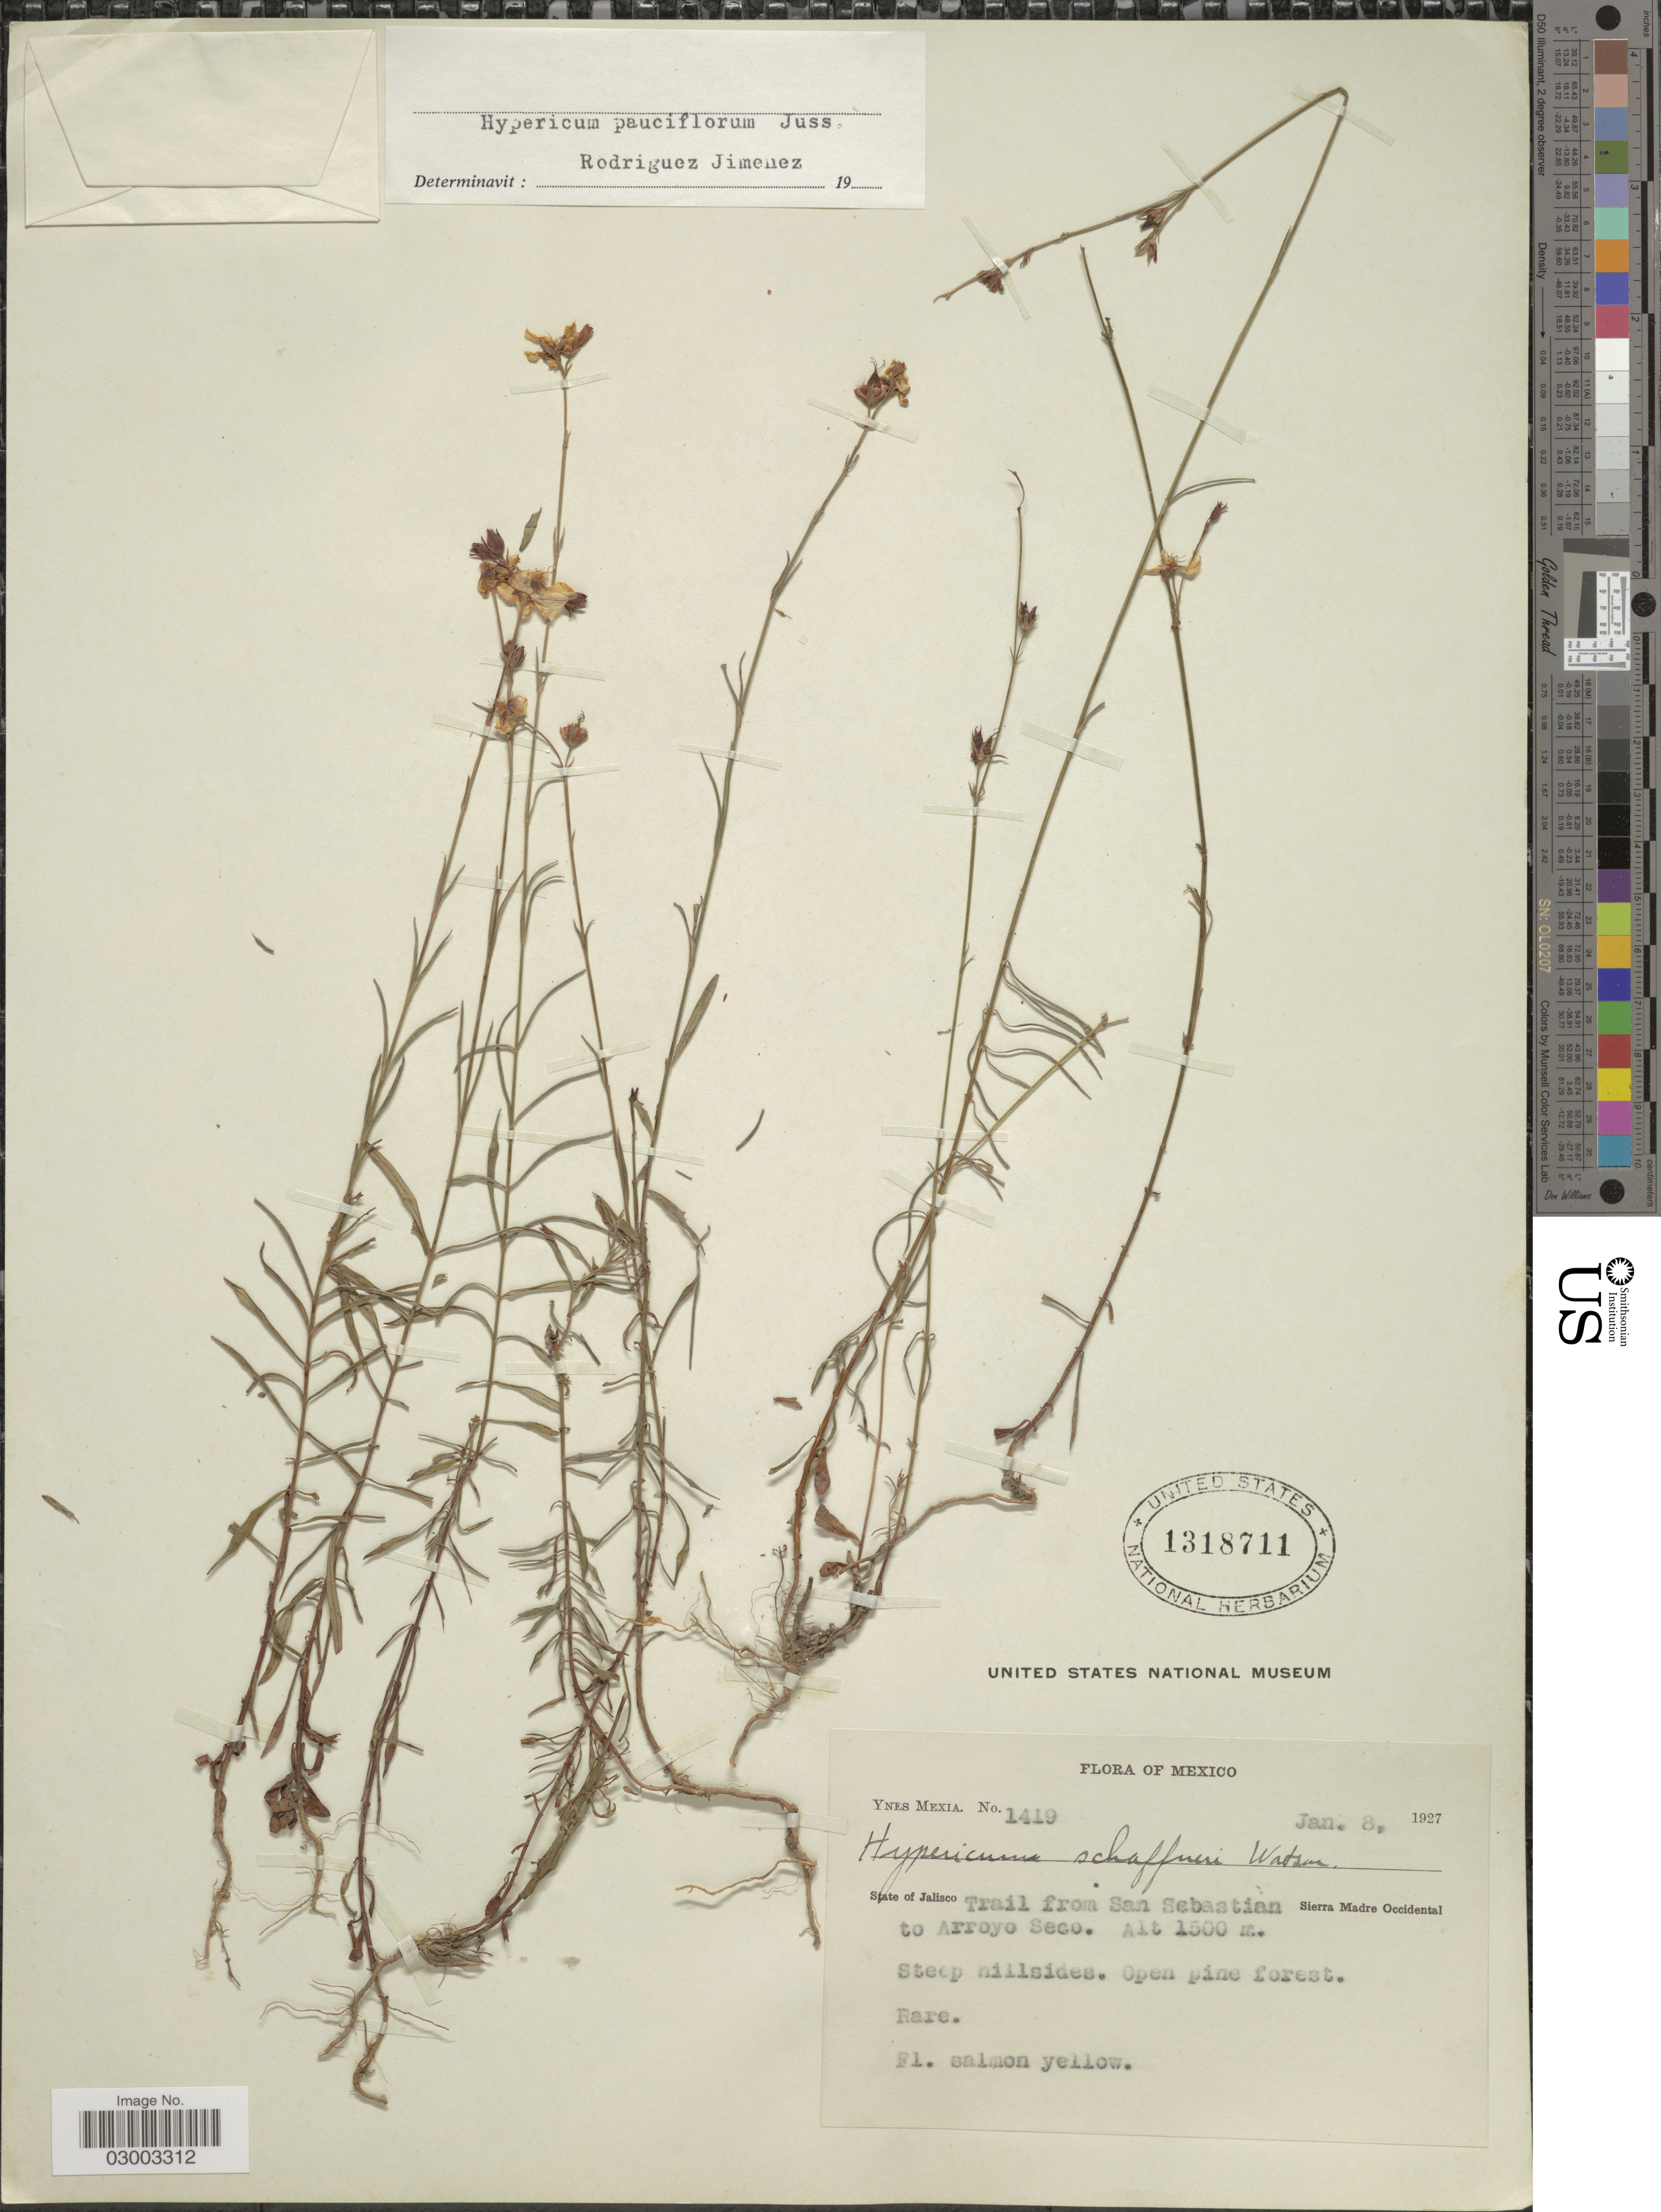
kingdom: Plantae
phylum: Tracheophyta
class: Magnoliopsida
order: Malpighiales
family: Hypericaceae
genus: Hypericum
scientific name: Hypericum pauciflorum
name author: Kunth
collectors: Y. Mexia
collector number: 1419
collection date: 1927-01-08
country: Mexico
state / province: Jalisco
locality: State of Jalisco. Trail from San Sebastian to Arroyo Seco. Sierra Madre Occidental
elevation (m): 1500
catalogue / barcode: US 1318711